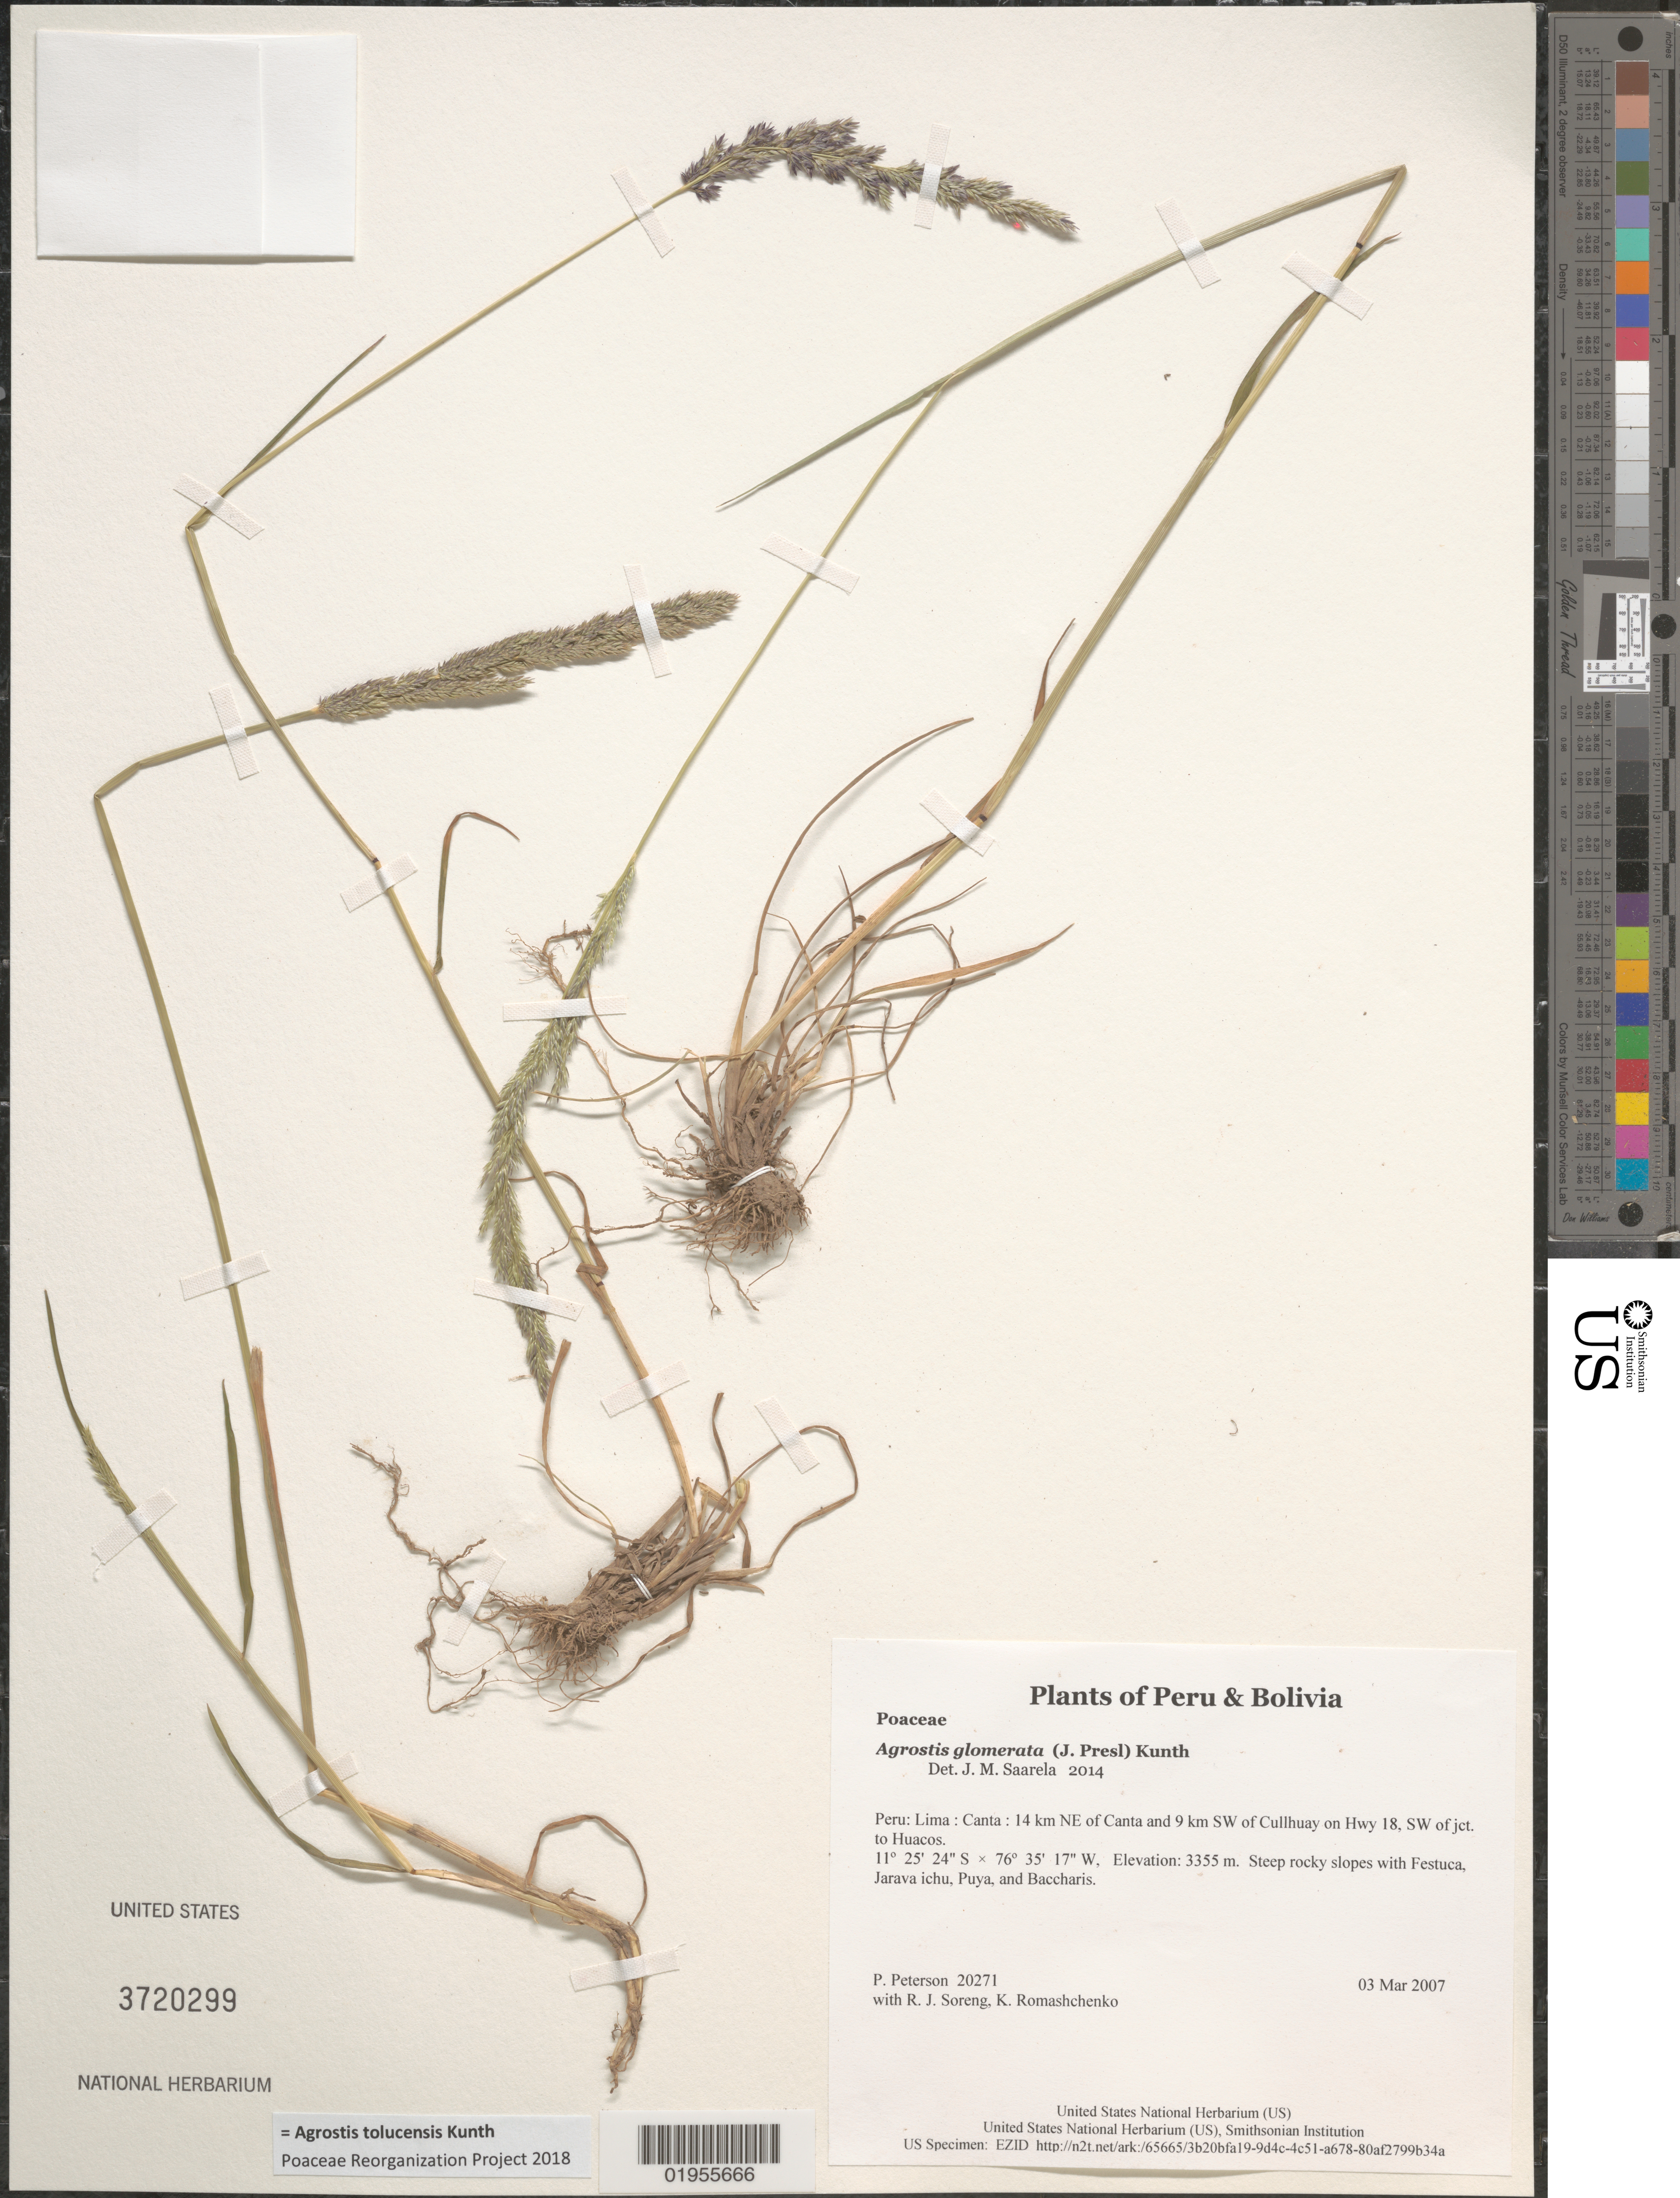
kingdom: Plantae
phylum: Tracheophyta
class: Liliopsida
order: Poales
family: Poaceae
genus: Agrostis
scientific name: Agrostis tolucensis Kunth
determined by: Poaceae Reorganization Project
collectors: P. M. Peterson, R. J. Soreng & K. Romashchenko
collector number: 20271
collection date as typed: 03 Mar 2007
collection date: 2007-03-03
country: Peru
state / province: Lima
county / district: Canta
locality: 14 km NE of Canta and 9 km SW of Cullhuay on Hwy 18, SW of jct. to Huacos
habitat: Steep rocky slopes with Festuca, Jarava ichu, Puya, and Baccharis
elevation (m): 3355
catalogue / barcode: US 3720299